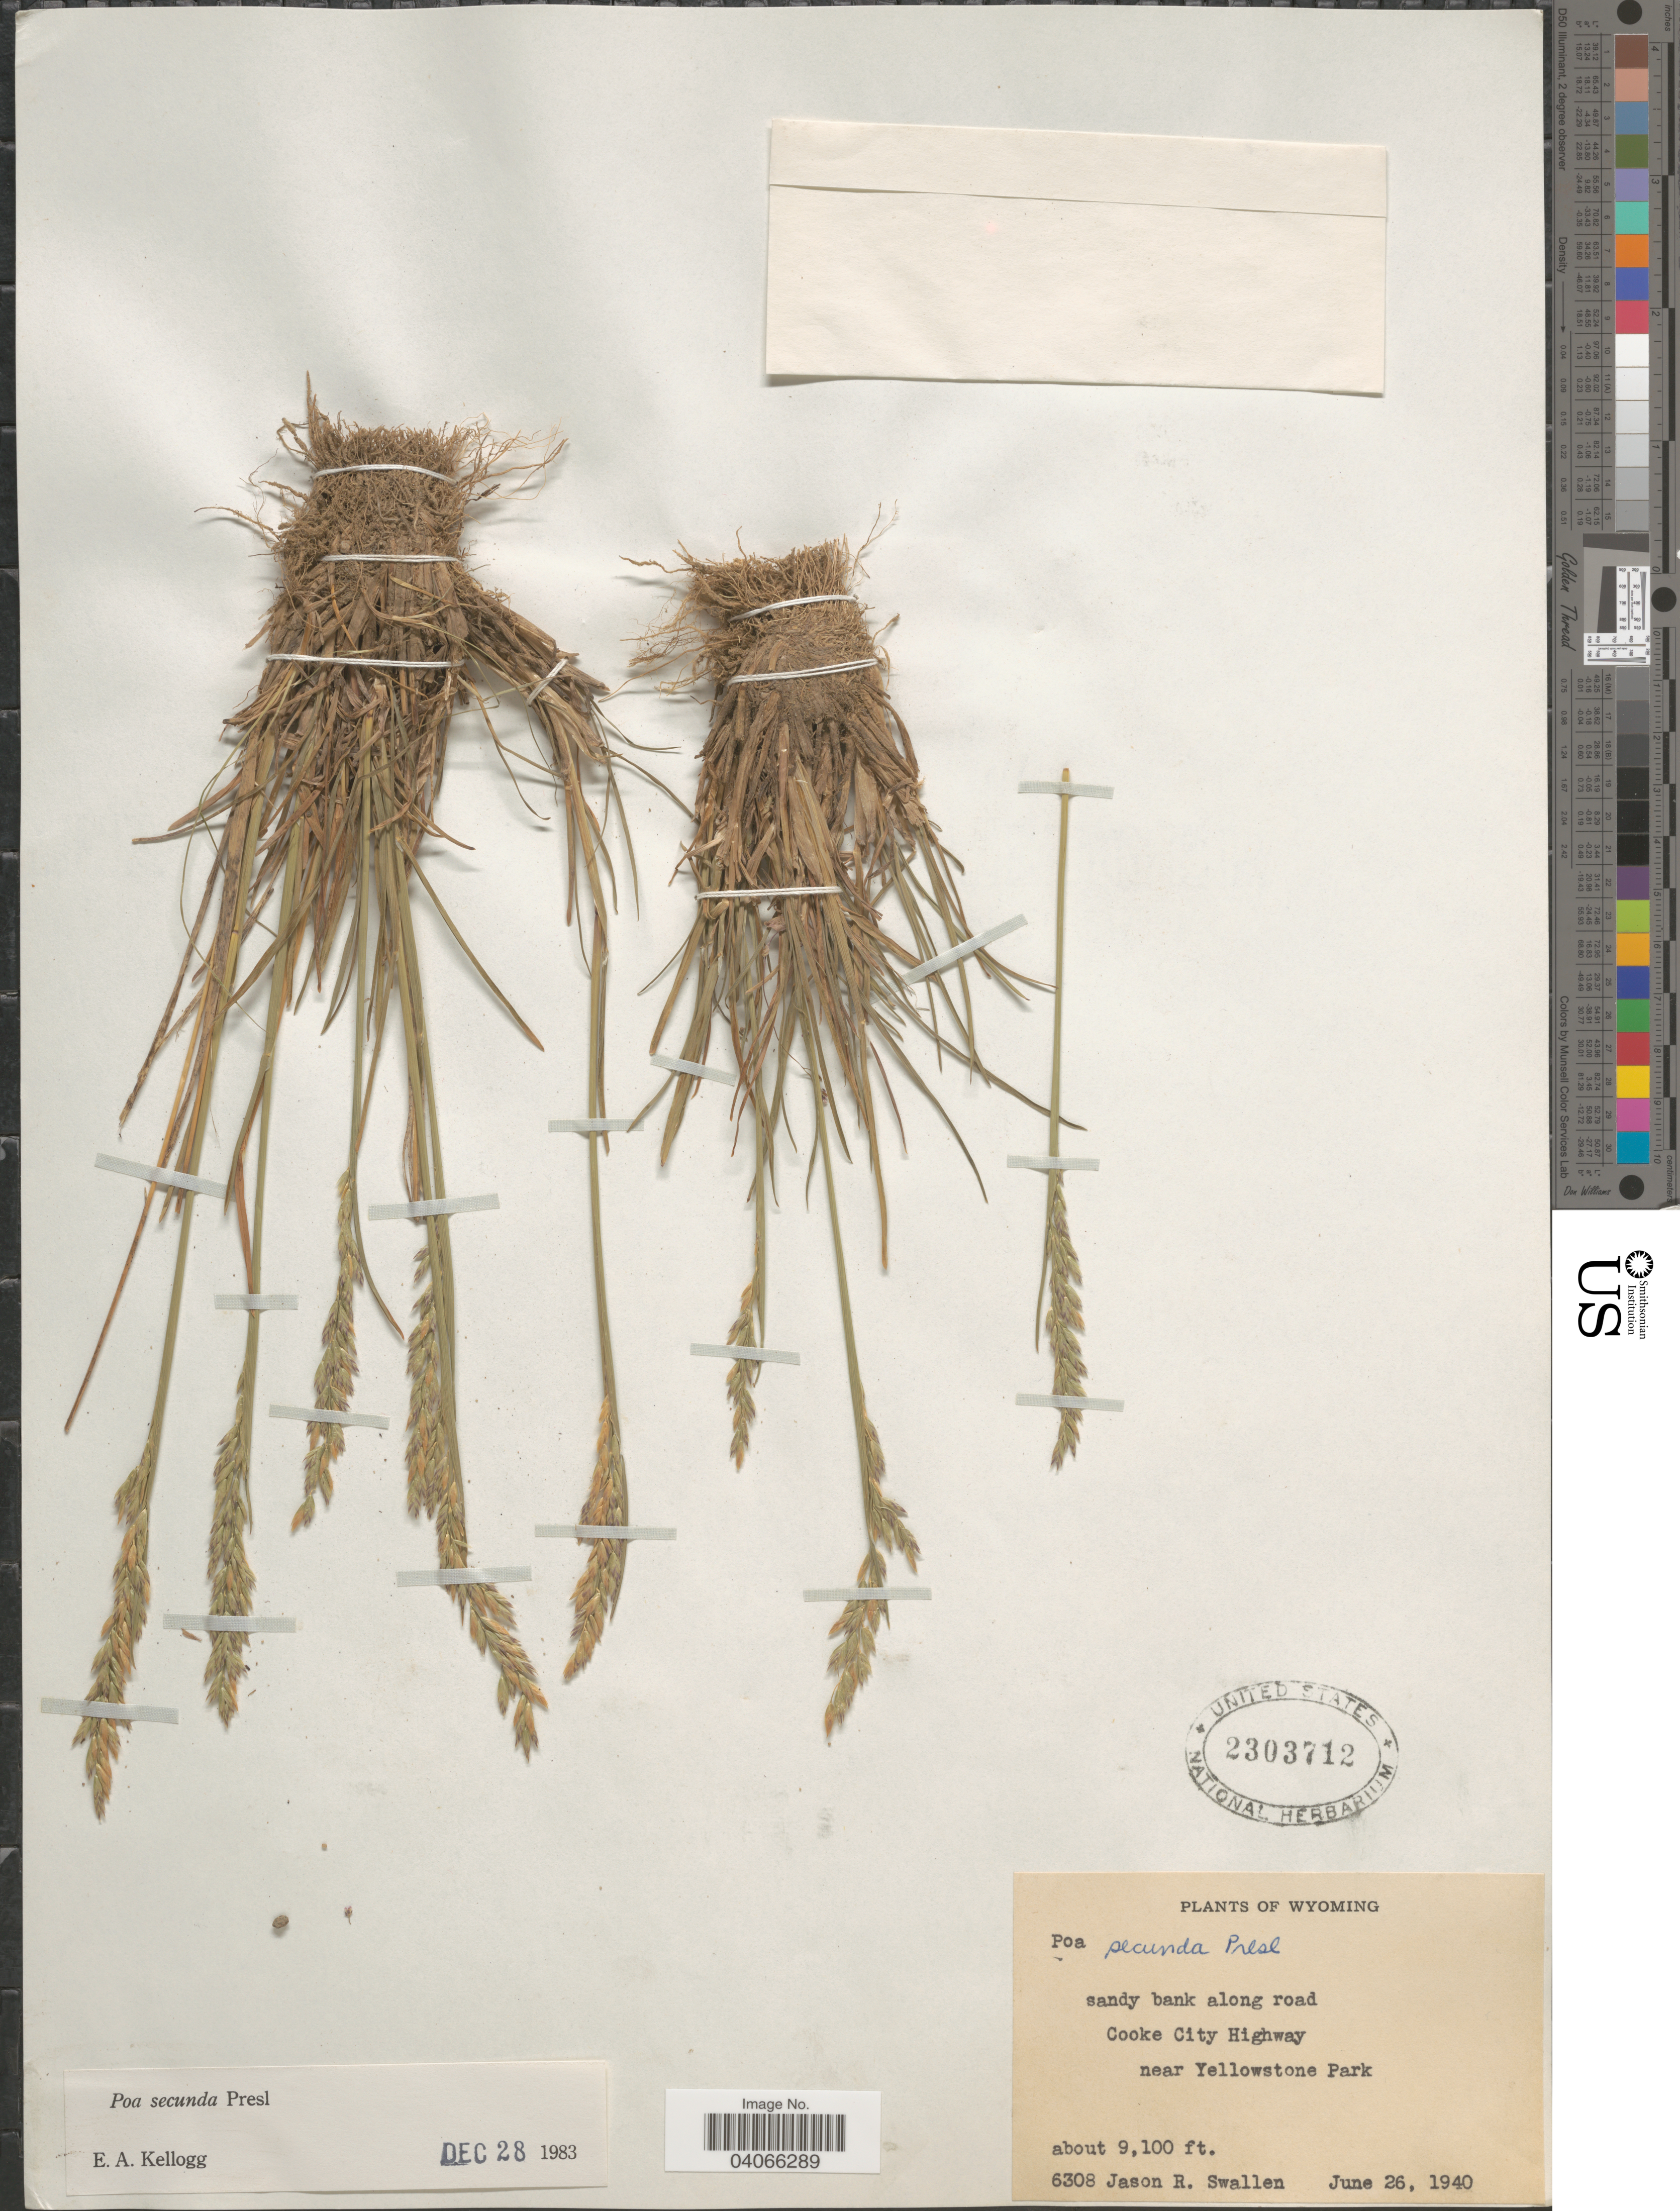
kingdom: Plantae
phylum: Tracheophyta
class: Liliopsida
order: Poales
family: Poaceae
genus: Poa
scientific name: Poa secunda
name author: J. Presl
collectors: J. R. Swallen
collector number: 6308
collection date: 1940-06-26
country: United States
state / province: Wyoming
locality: Sandy bank along road Cooke City Highway near Yellowstone Park.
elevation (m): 2774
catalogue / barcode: US 2303712